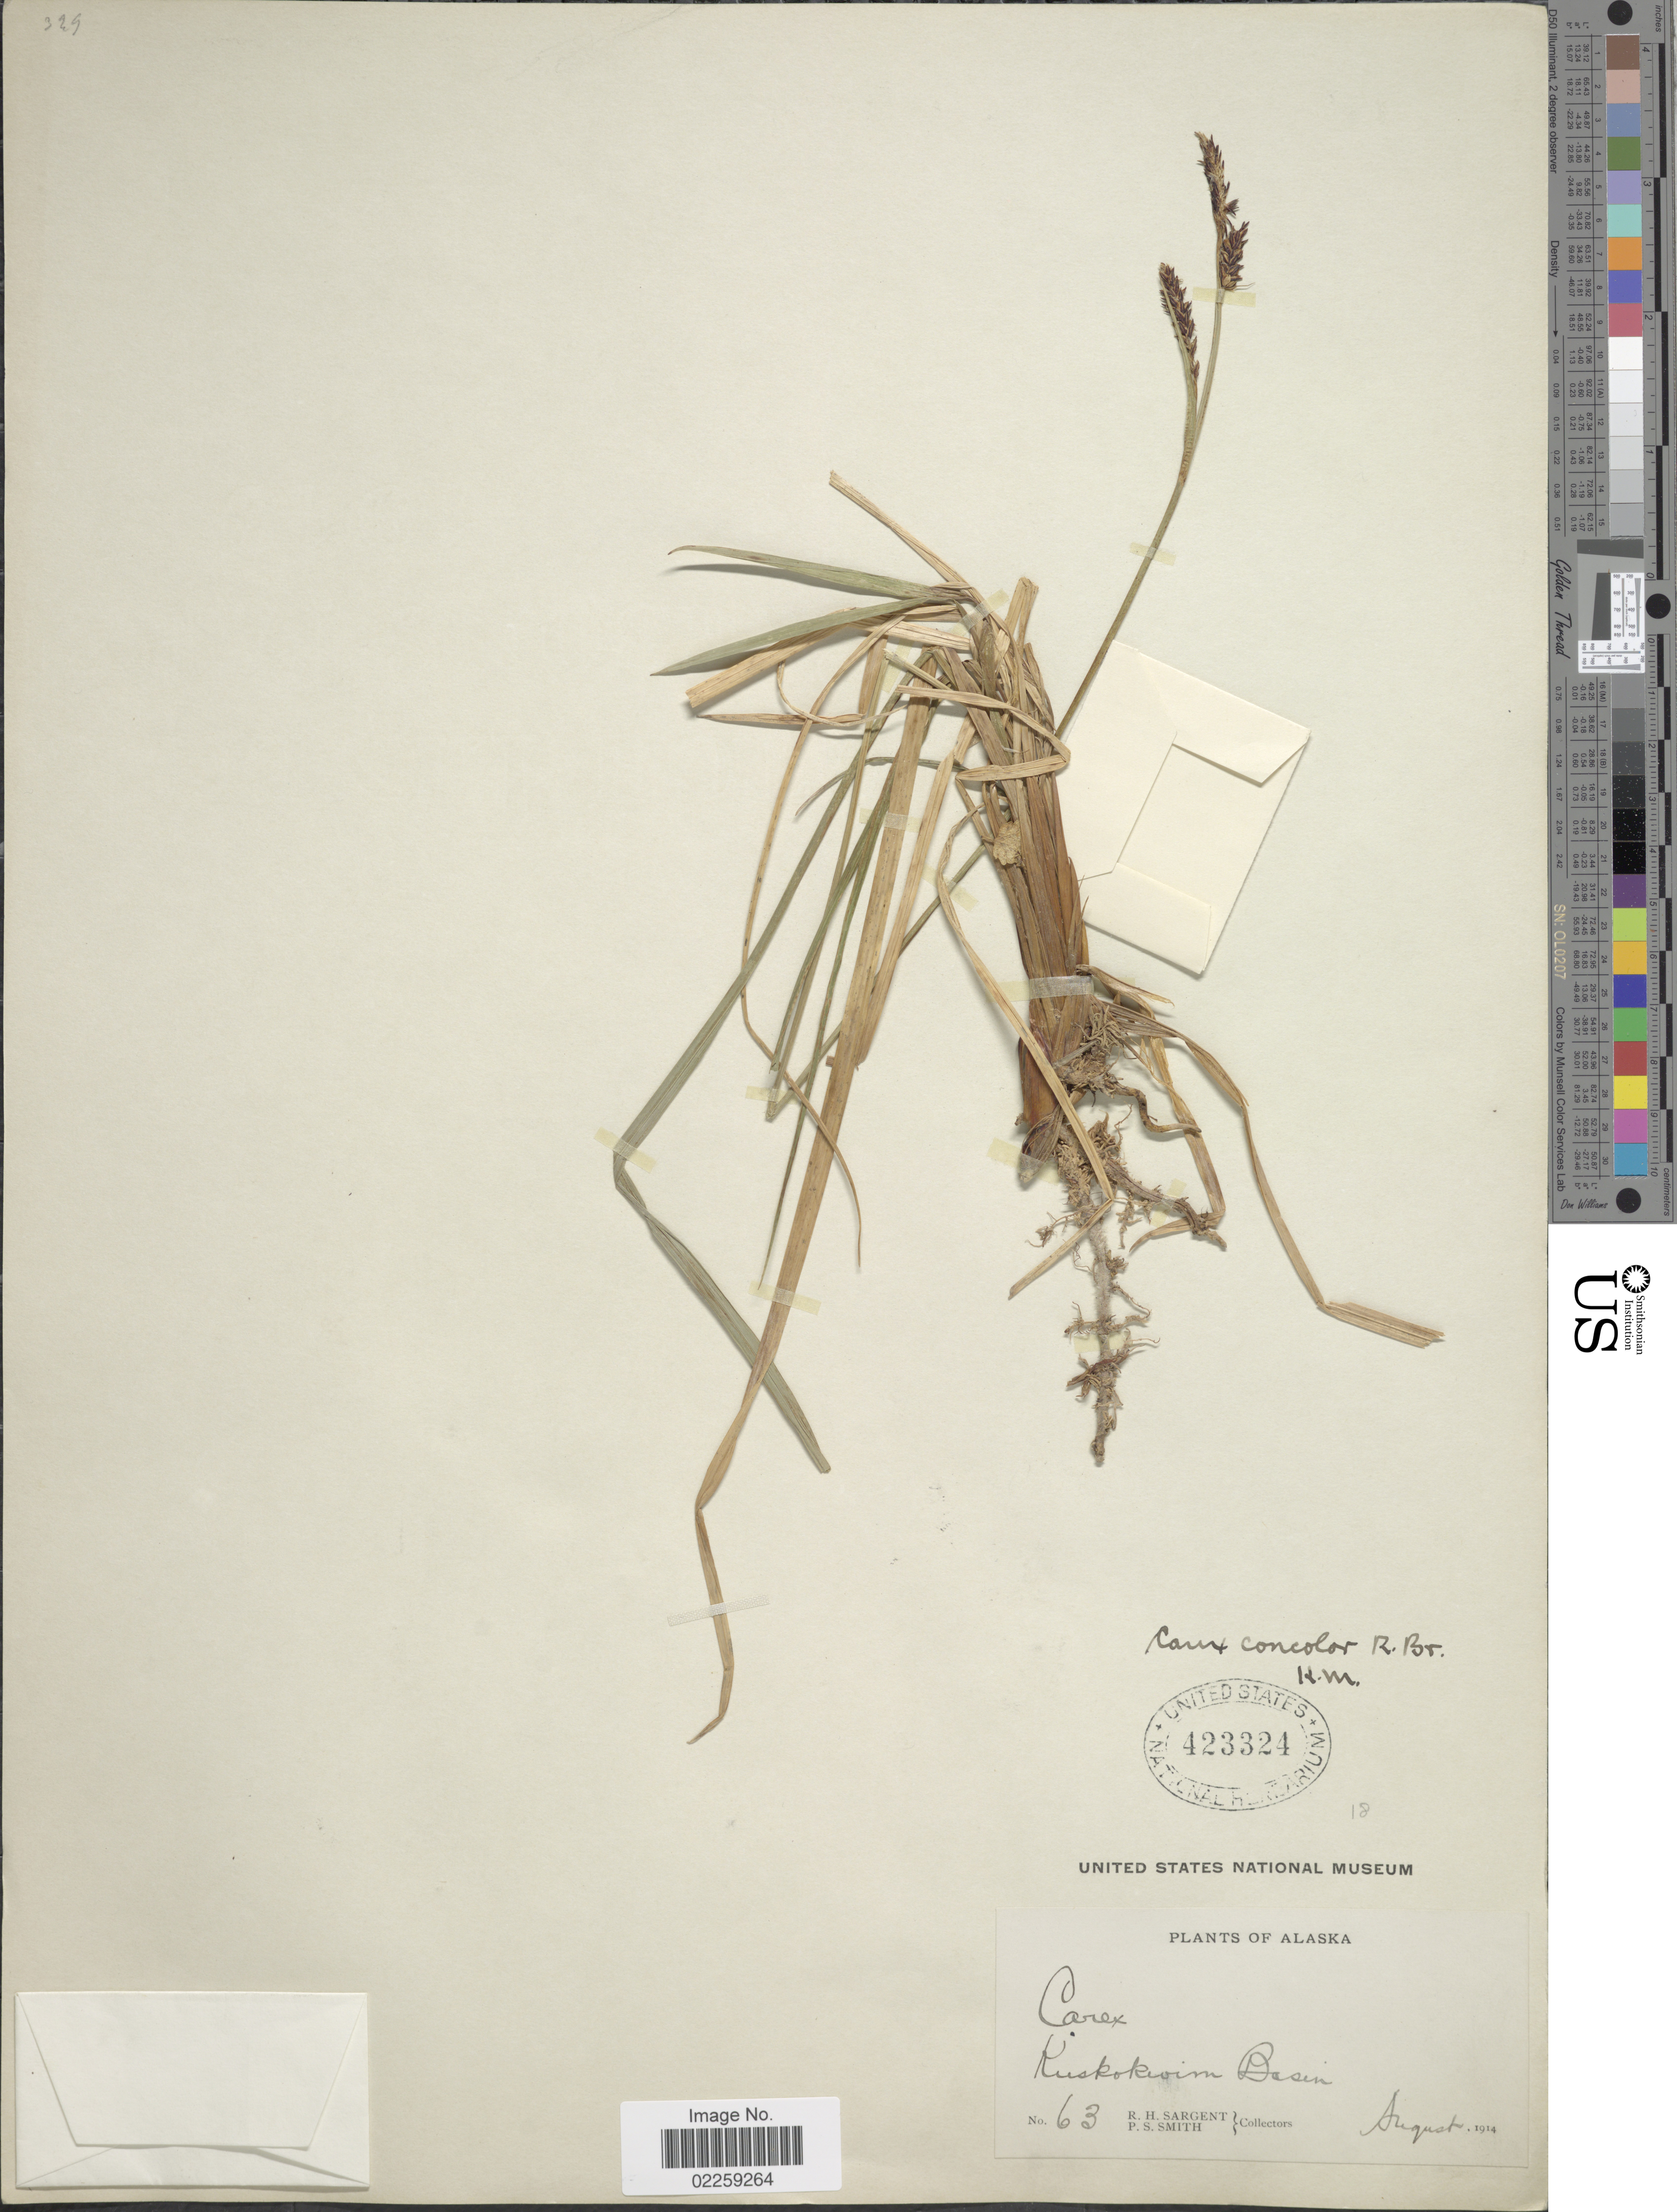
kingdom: Plantae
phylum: Tracheophyta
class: Liliopsida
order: Poales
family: Cyperaceae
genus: Carex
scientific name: Carex bigelowii subsp. lugens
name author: (Holm) T.V. Egorova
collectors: R. Sargent & P. Smith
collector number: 63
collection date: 1914-08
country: United States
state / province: Alaska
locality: Kuskokwim Basin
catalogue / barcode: US 423324